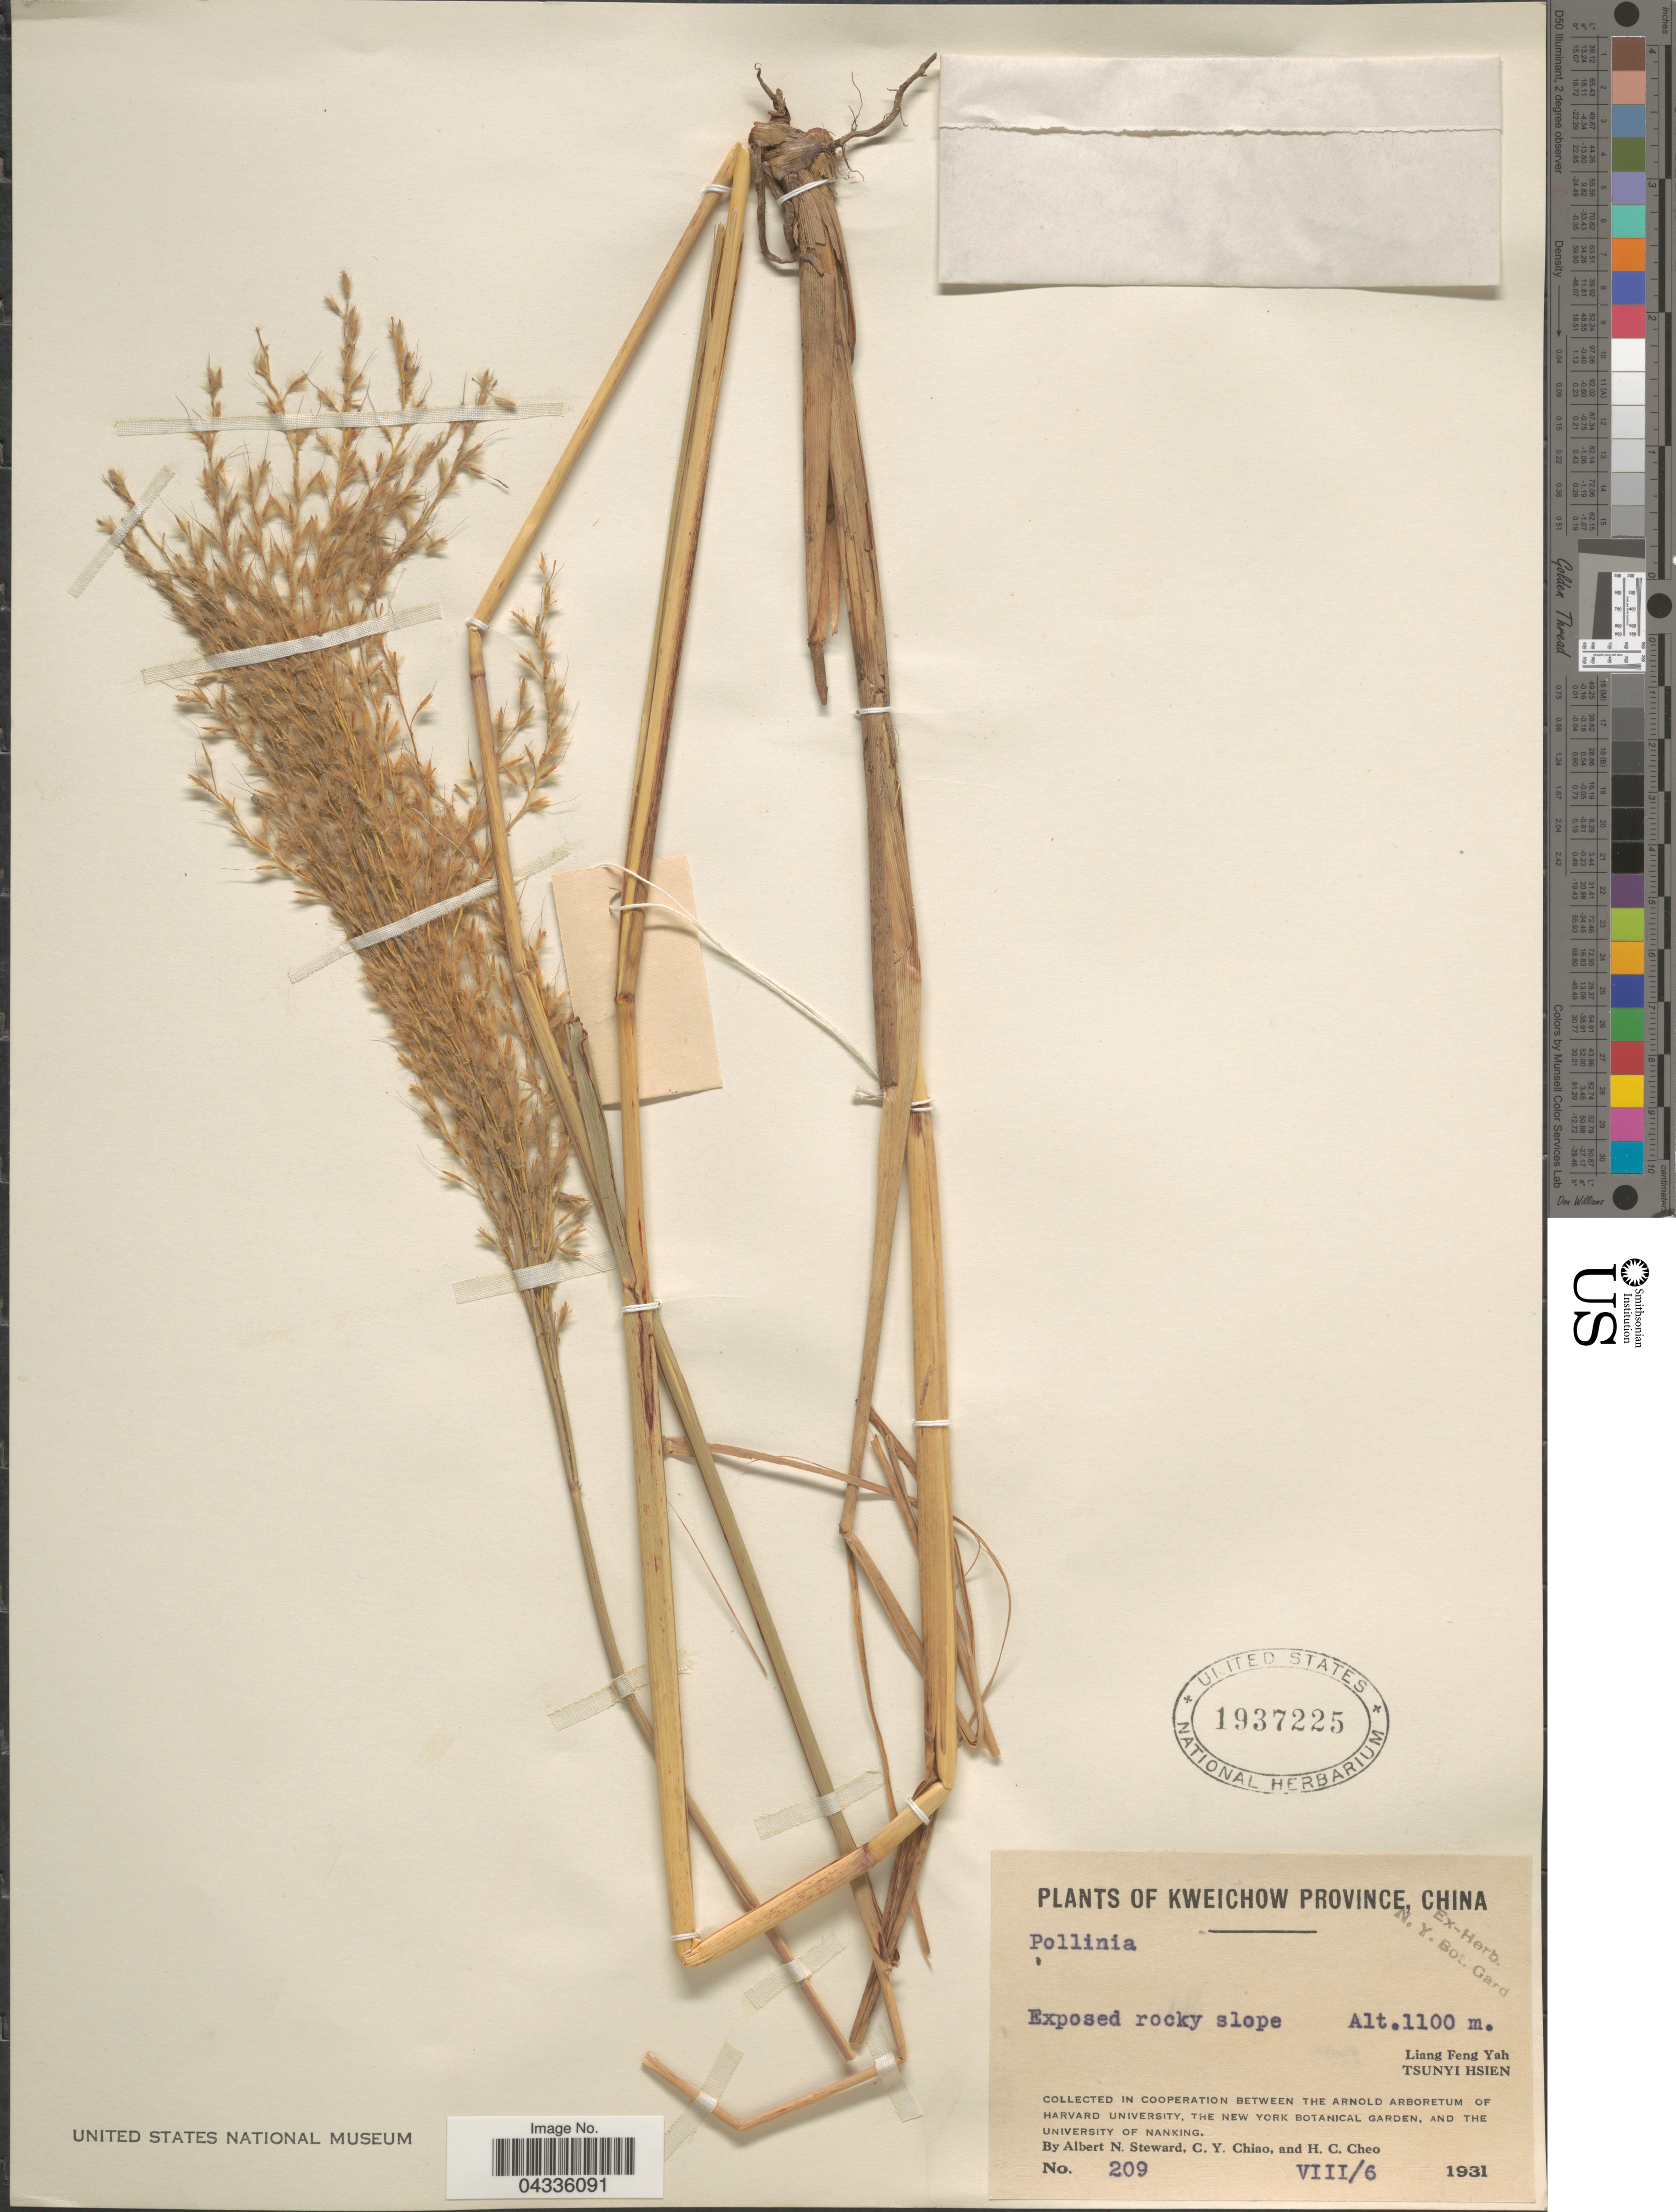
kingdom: Plantae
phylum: Tracheophyta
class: Liliopsida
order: Poales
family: Poaceae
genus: Eulalia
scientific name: Eulalia sp.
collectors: A. N. Steward, C. Y. Chiao & H. Cheo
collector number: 209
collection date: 1931-08-06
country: China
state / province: Guizhou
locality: Kweichow Province. Liang Feng Yah. Tsunyu Hsien.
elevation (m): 1100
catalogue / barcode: US 1937225